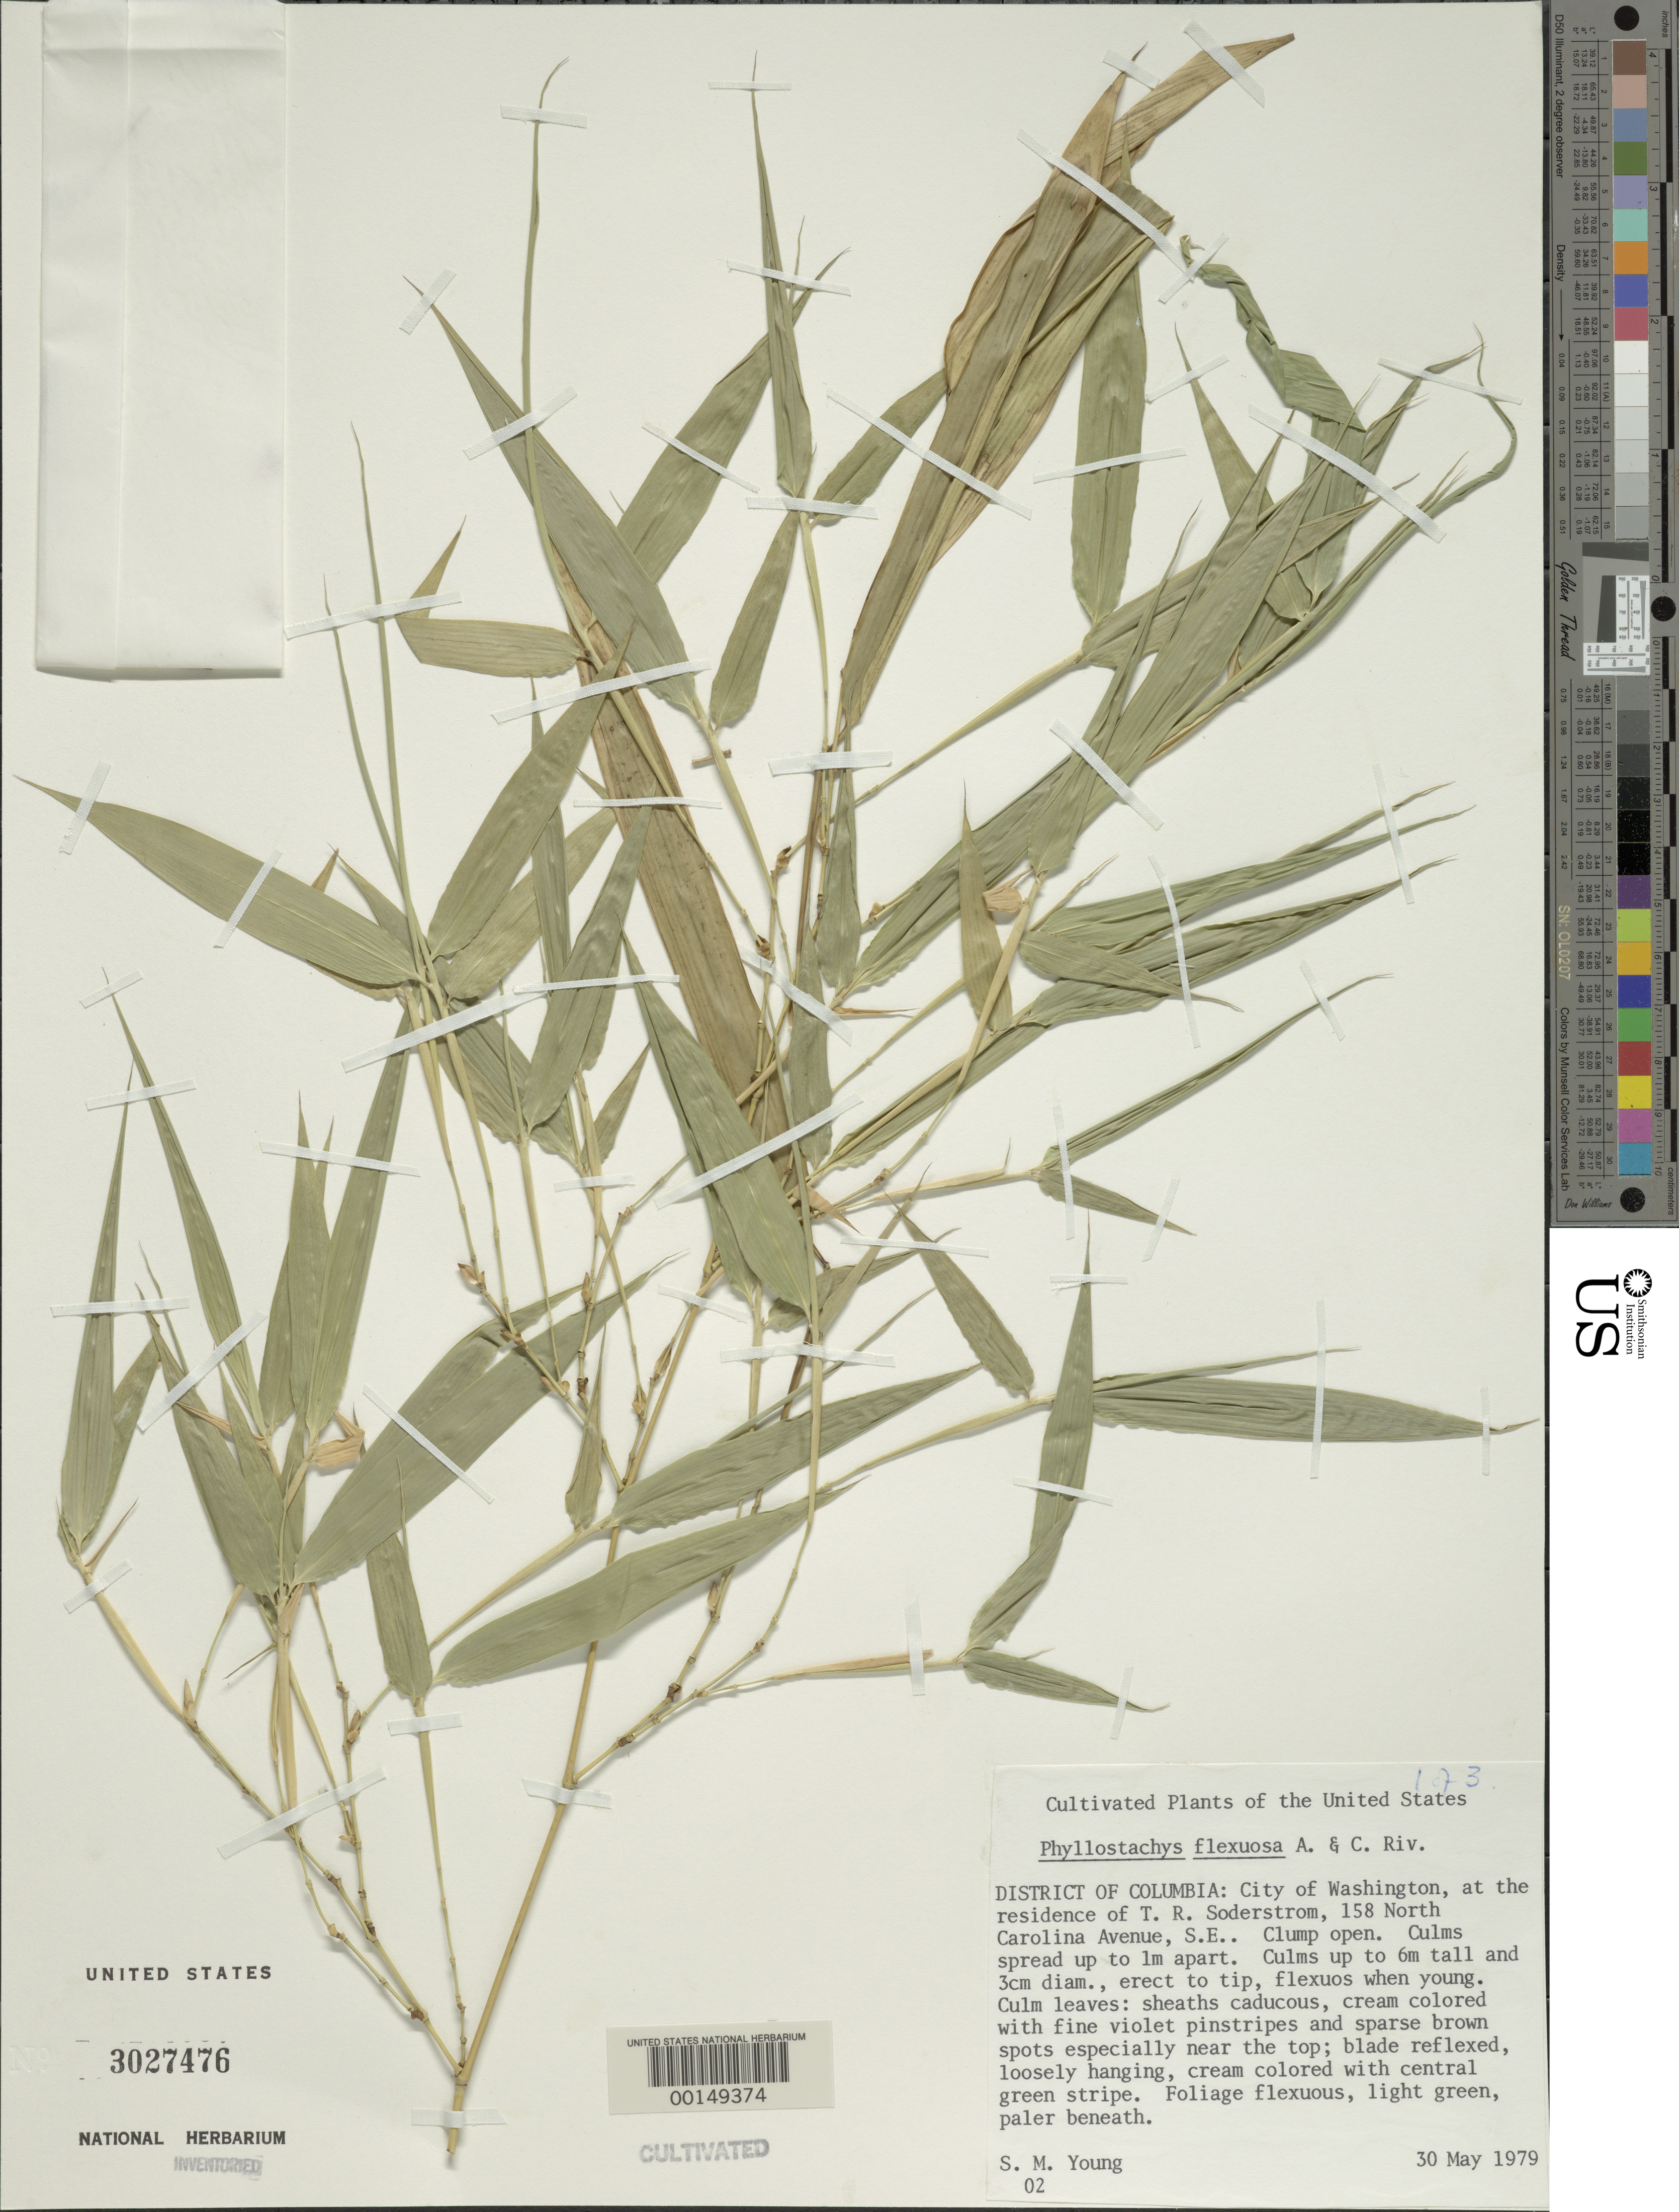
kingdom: Plantae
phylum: Tracheophyta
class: Liliopsida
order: Poales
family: Poaceae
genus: Phyllostachys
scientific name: Phyllostachys flexuosa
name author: Rivière & C. Rivière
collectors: S. Young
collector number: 02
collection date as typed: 30 May 1979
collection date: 1979-05-30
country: United States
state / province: District of Columbia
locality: Washington, d.c. north carolina ave.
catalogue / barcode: US 3027476